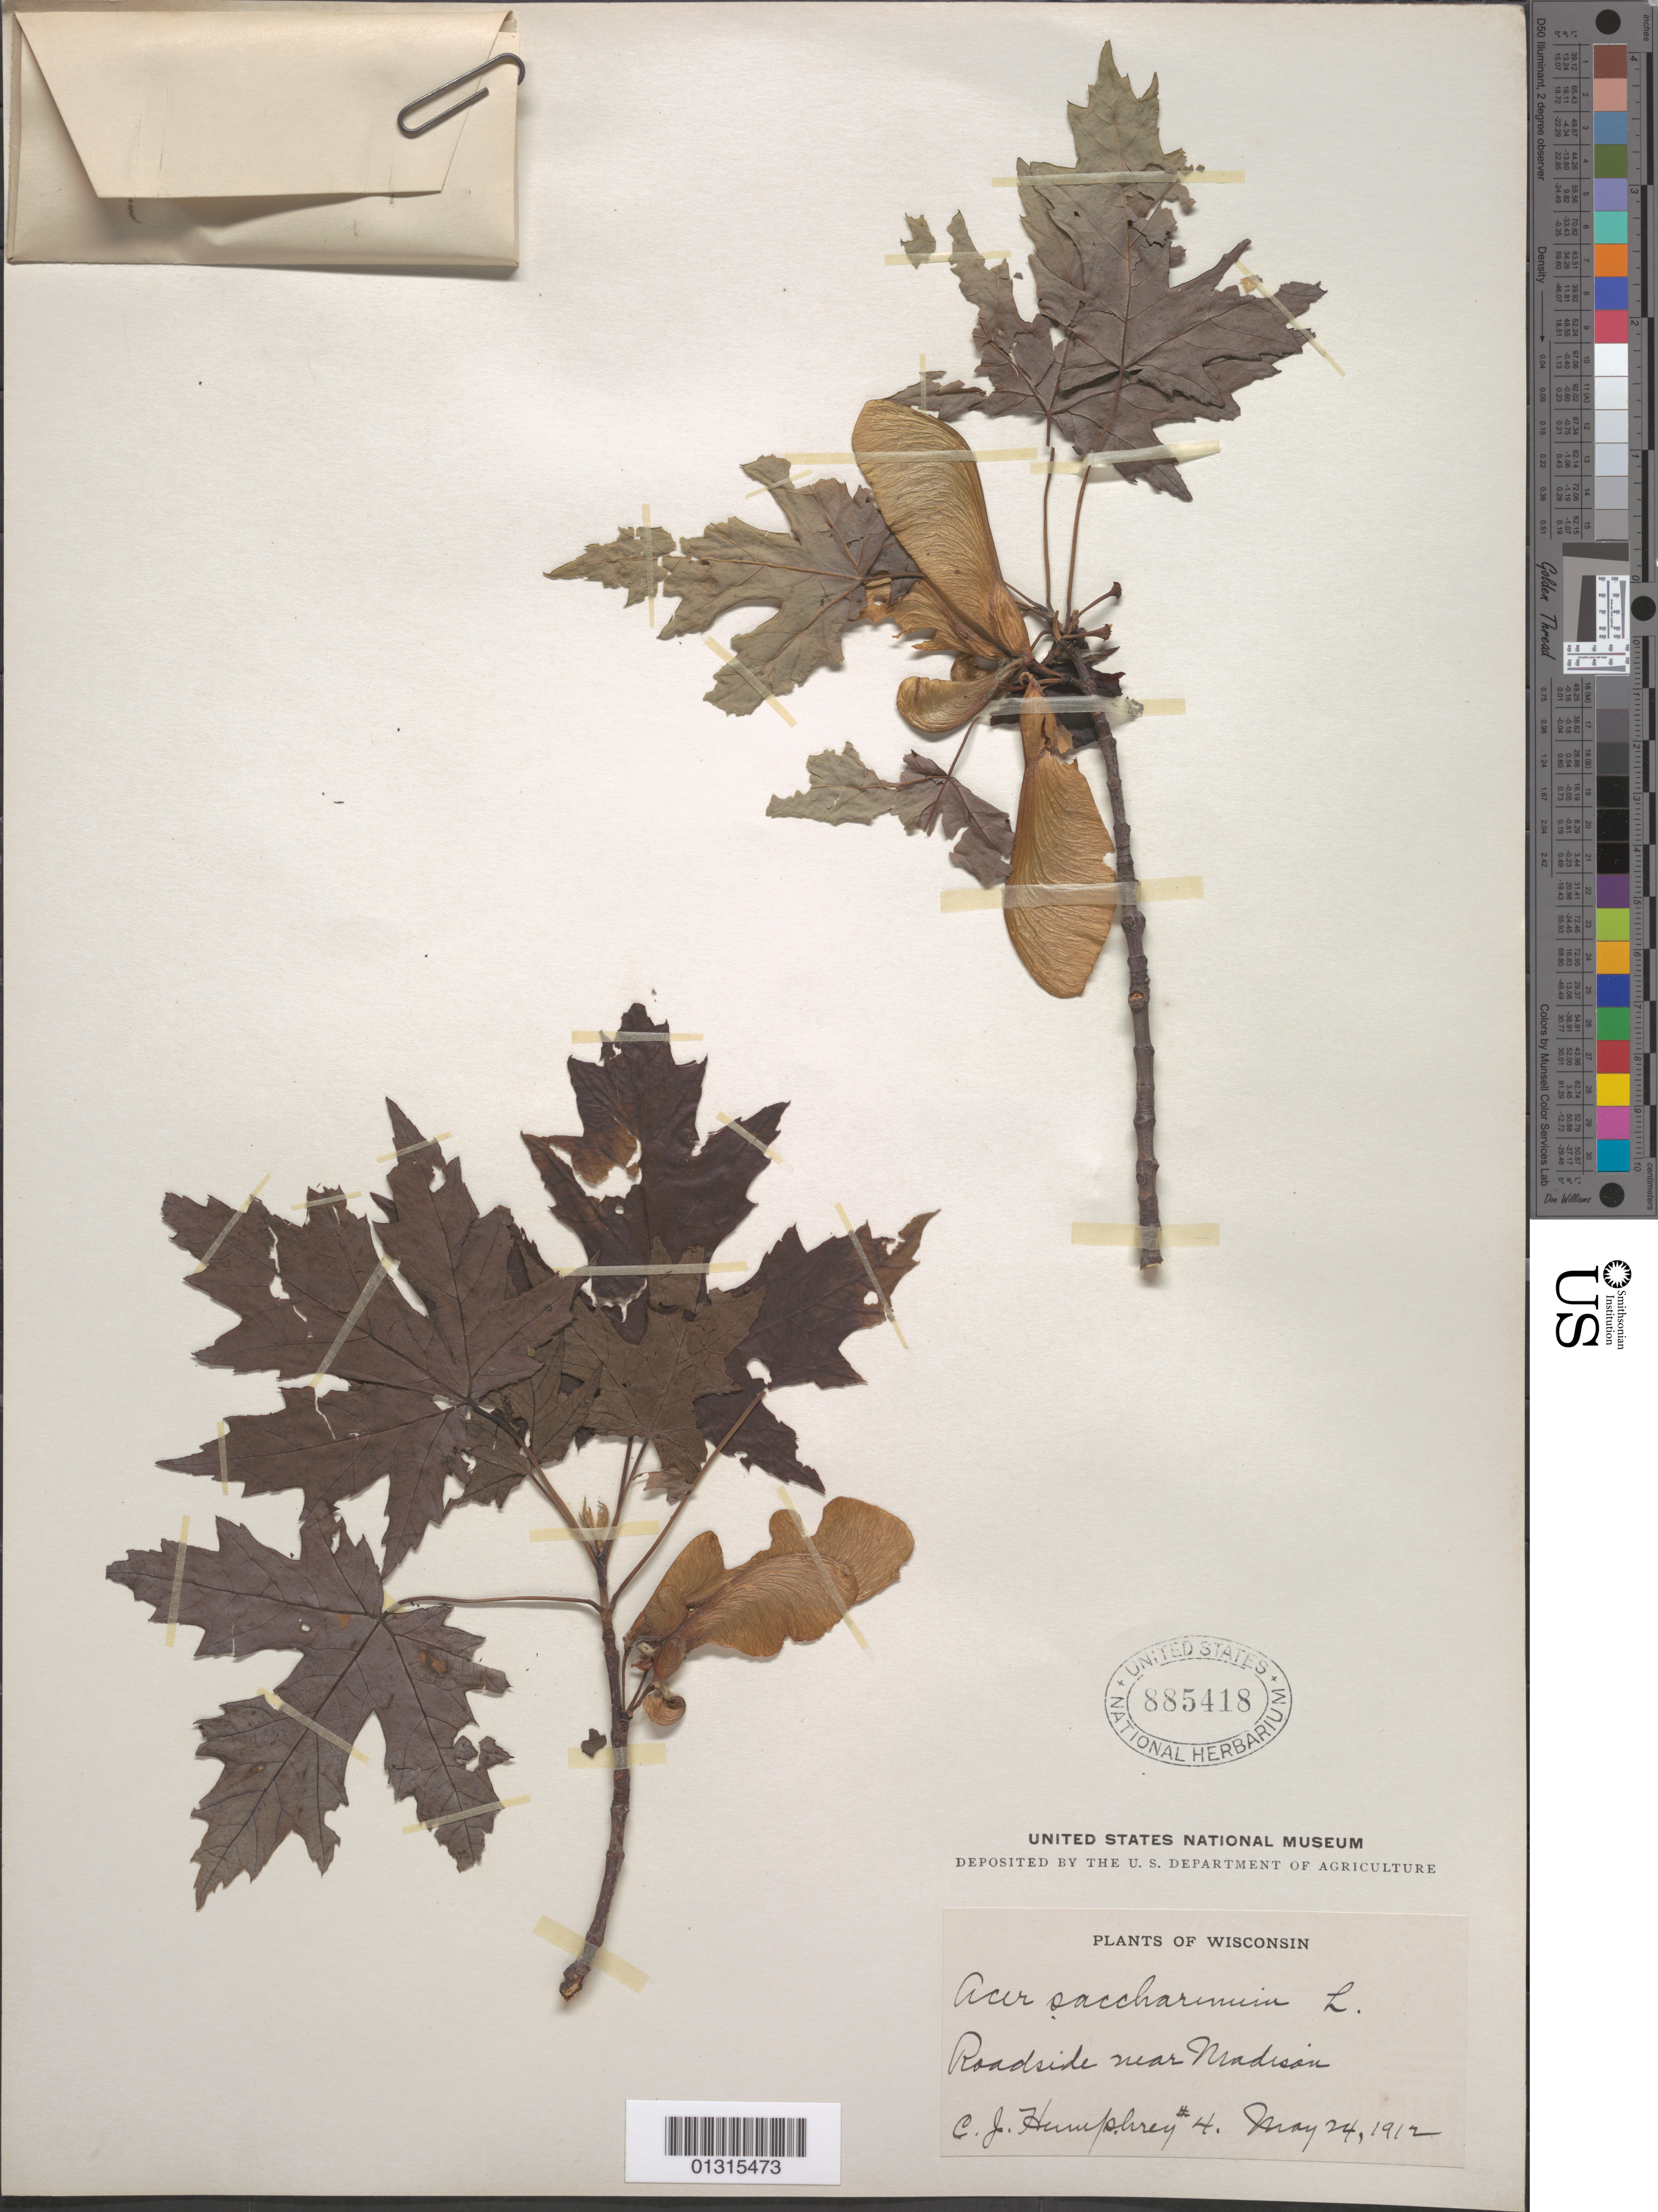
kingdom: Plantae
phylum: Tracheophyta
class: Magnoliopsida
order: Sapindales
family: Sapindaceae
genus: Acer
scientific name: Acer saccharinum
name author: L.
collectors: C. Humphrey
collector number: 4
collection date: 1912-05-24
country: United States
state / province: Wisconsin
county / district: Dane County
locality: Madison, near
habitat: Roadside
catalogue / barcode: US 885418